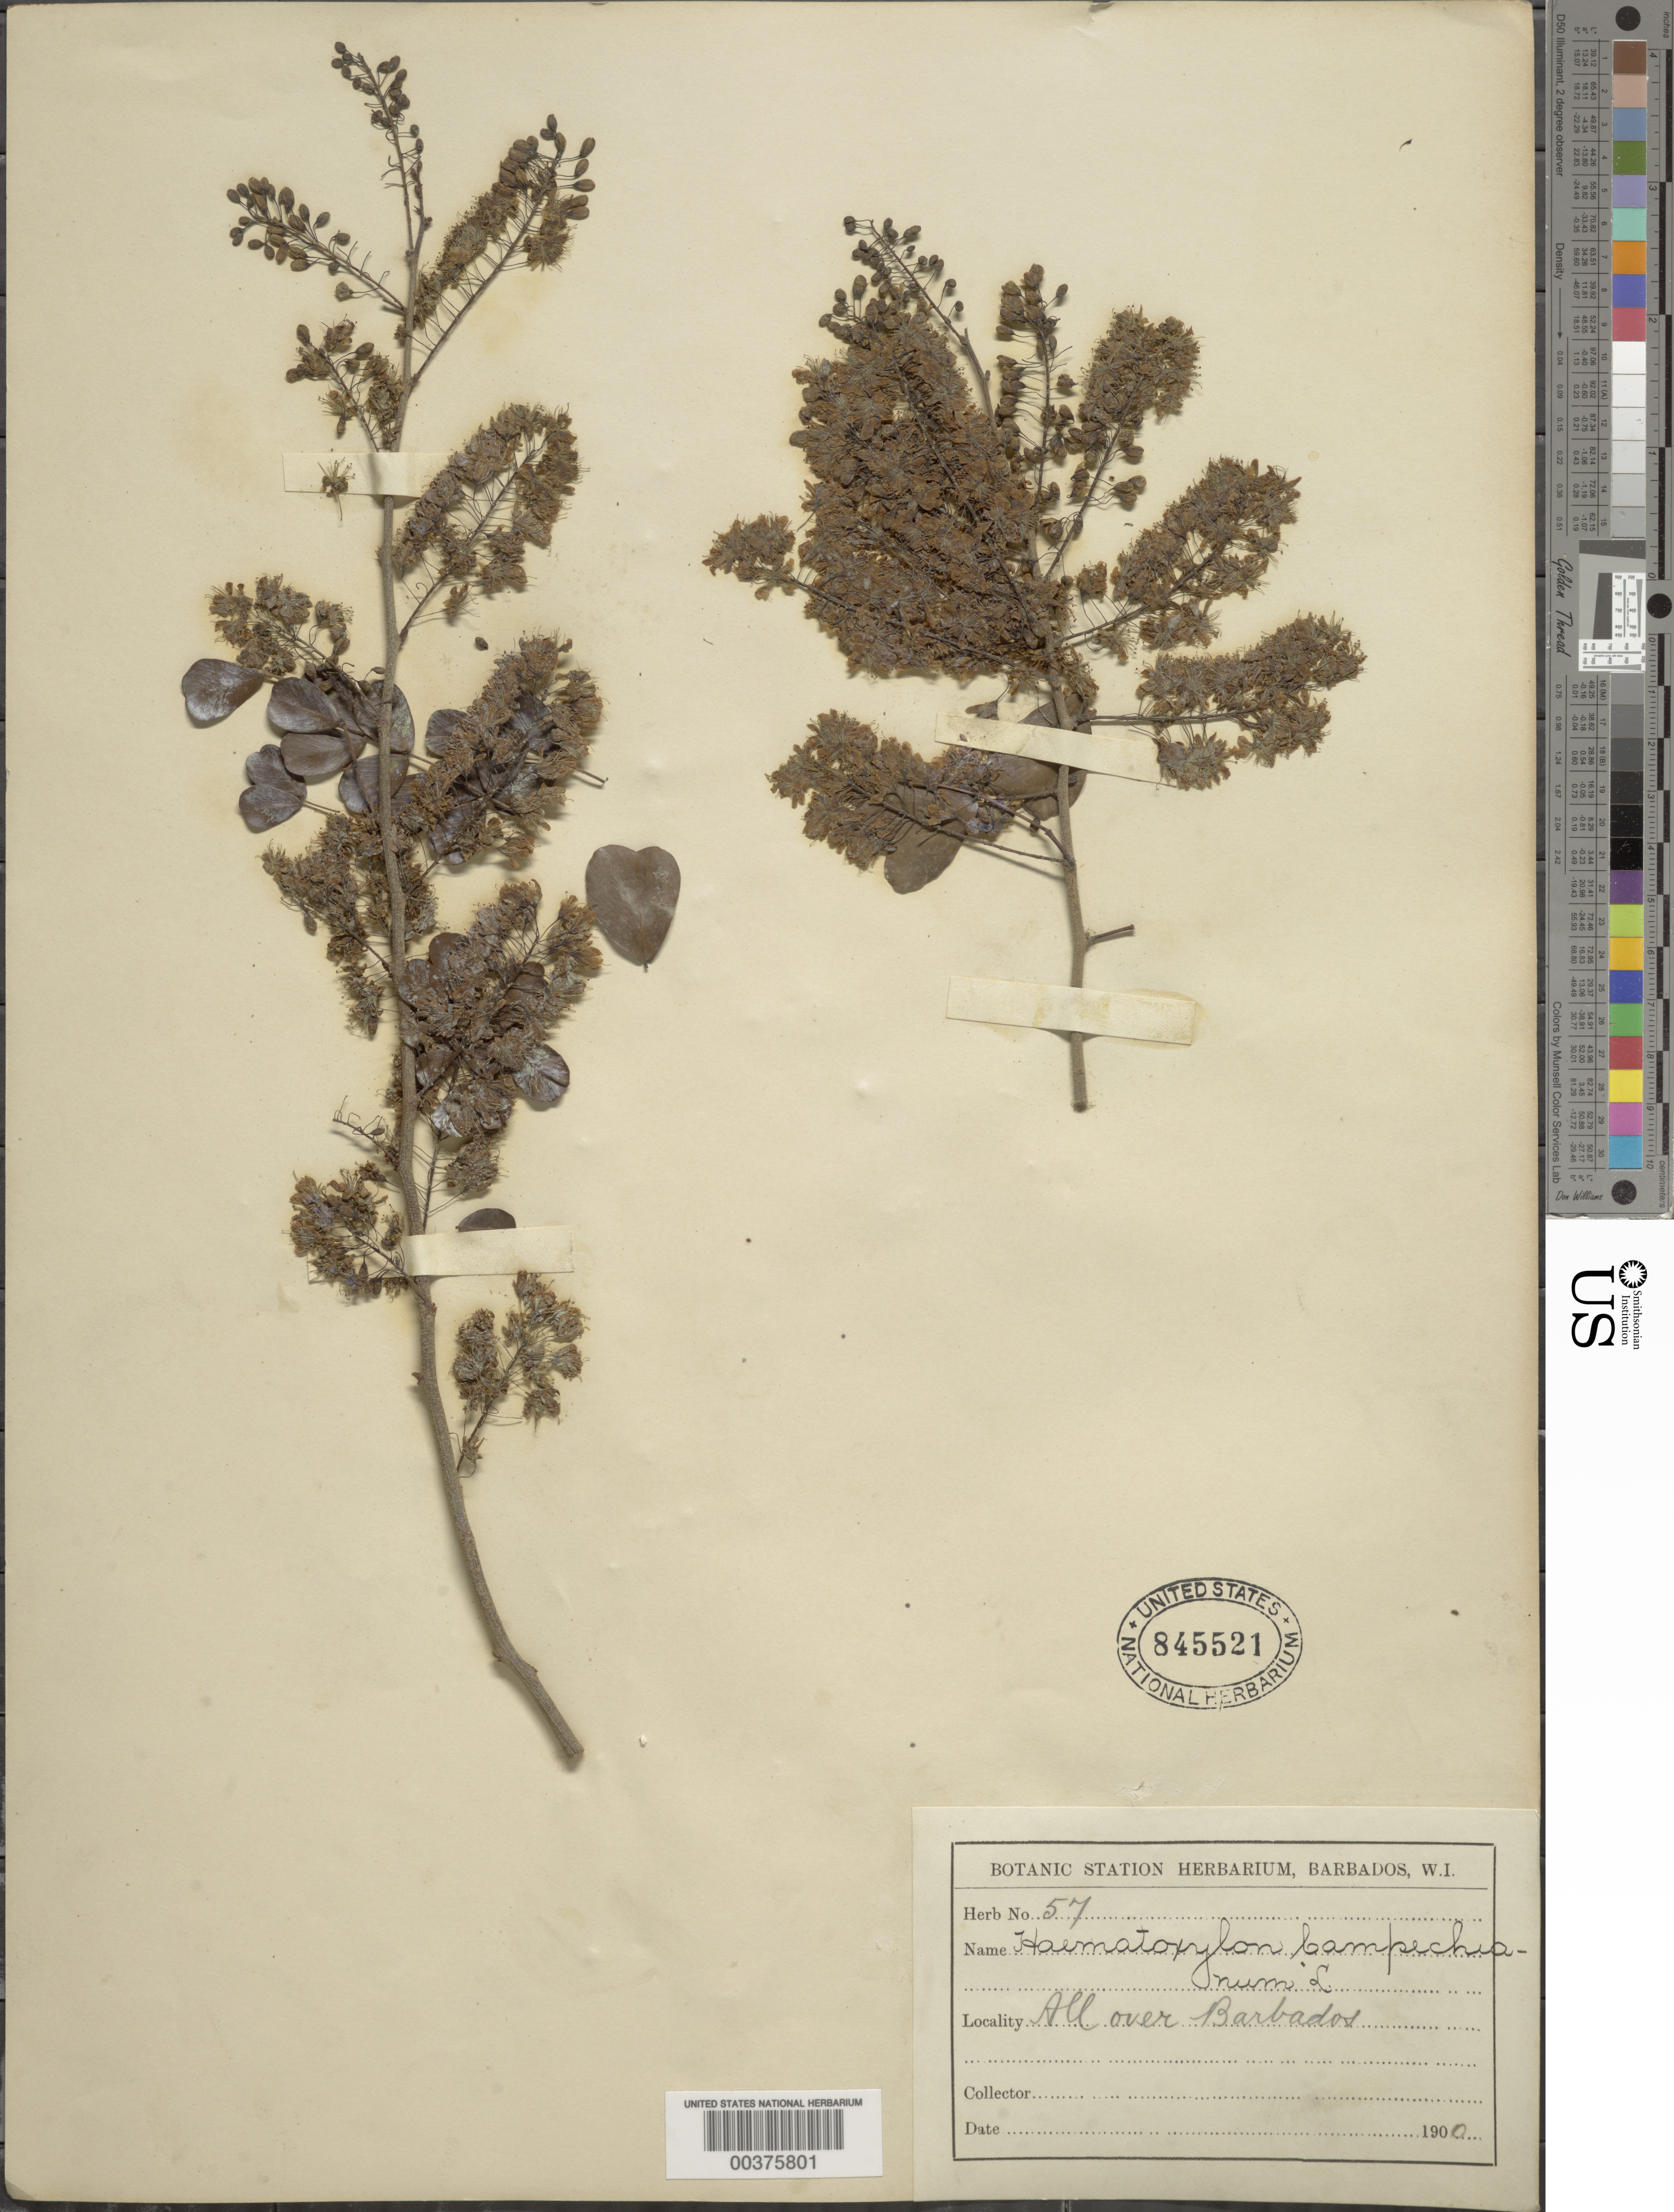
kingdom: Plantae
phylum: Tracheophyta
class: Magnoliopsida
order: Fabales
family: Fabaceae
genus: Haematoxylum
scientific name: Haematoxylum campechianum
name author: L.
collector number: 57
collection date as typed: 1900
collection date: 1900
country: Barbados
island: Windward Is.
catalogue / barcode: US 845521